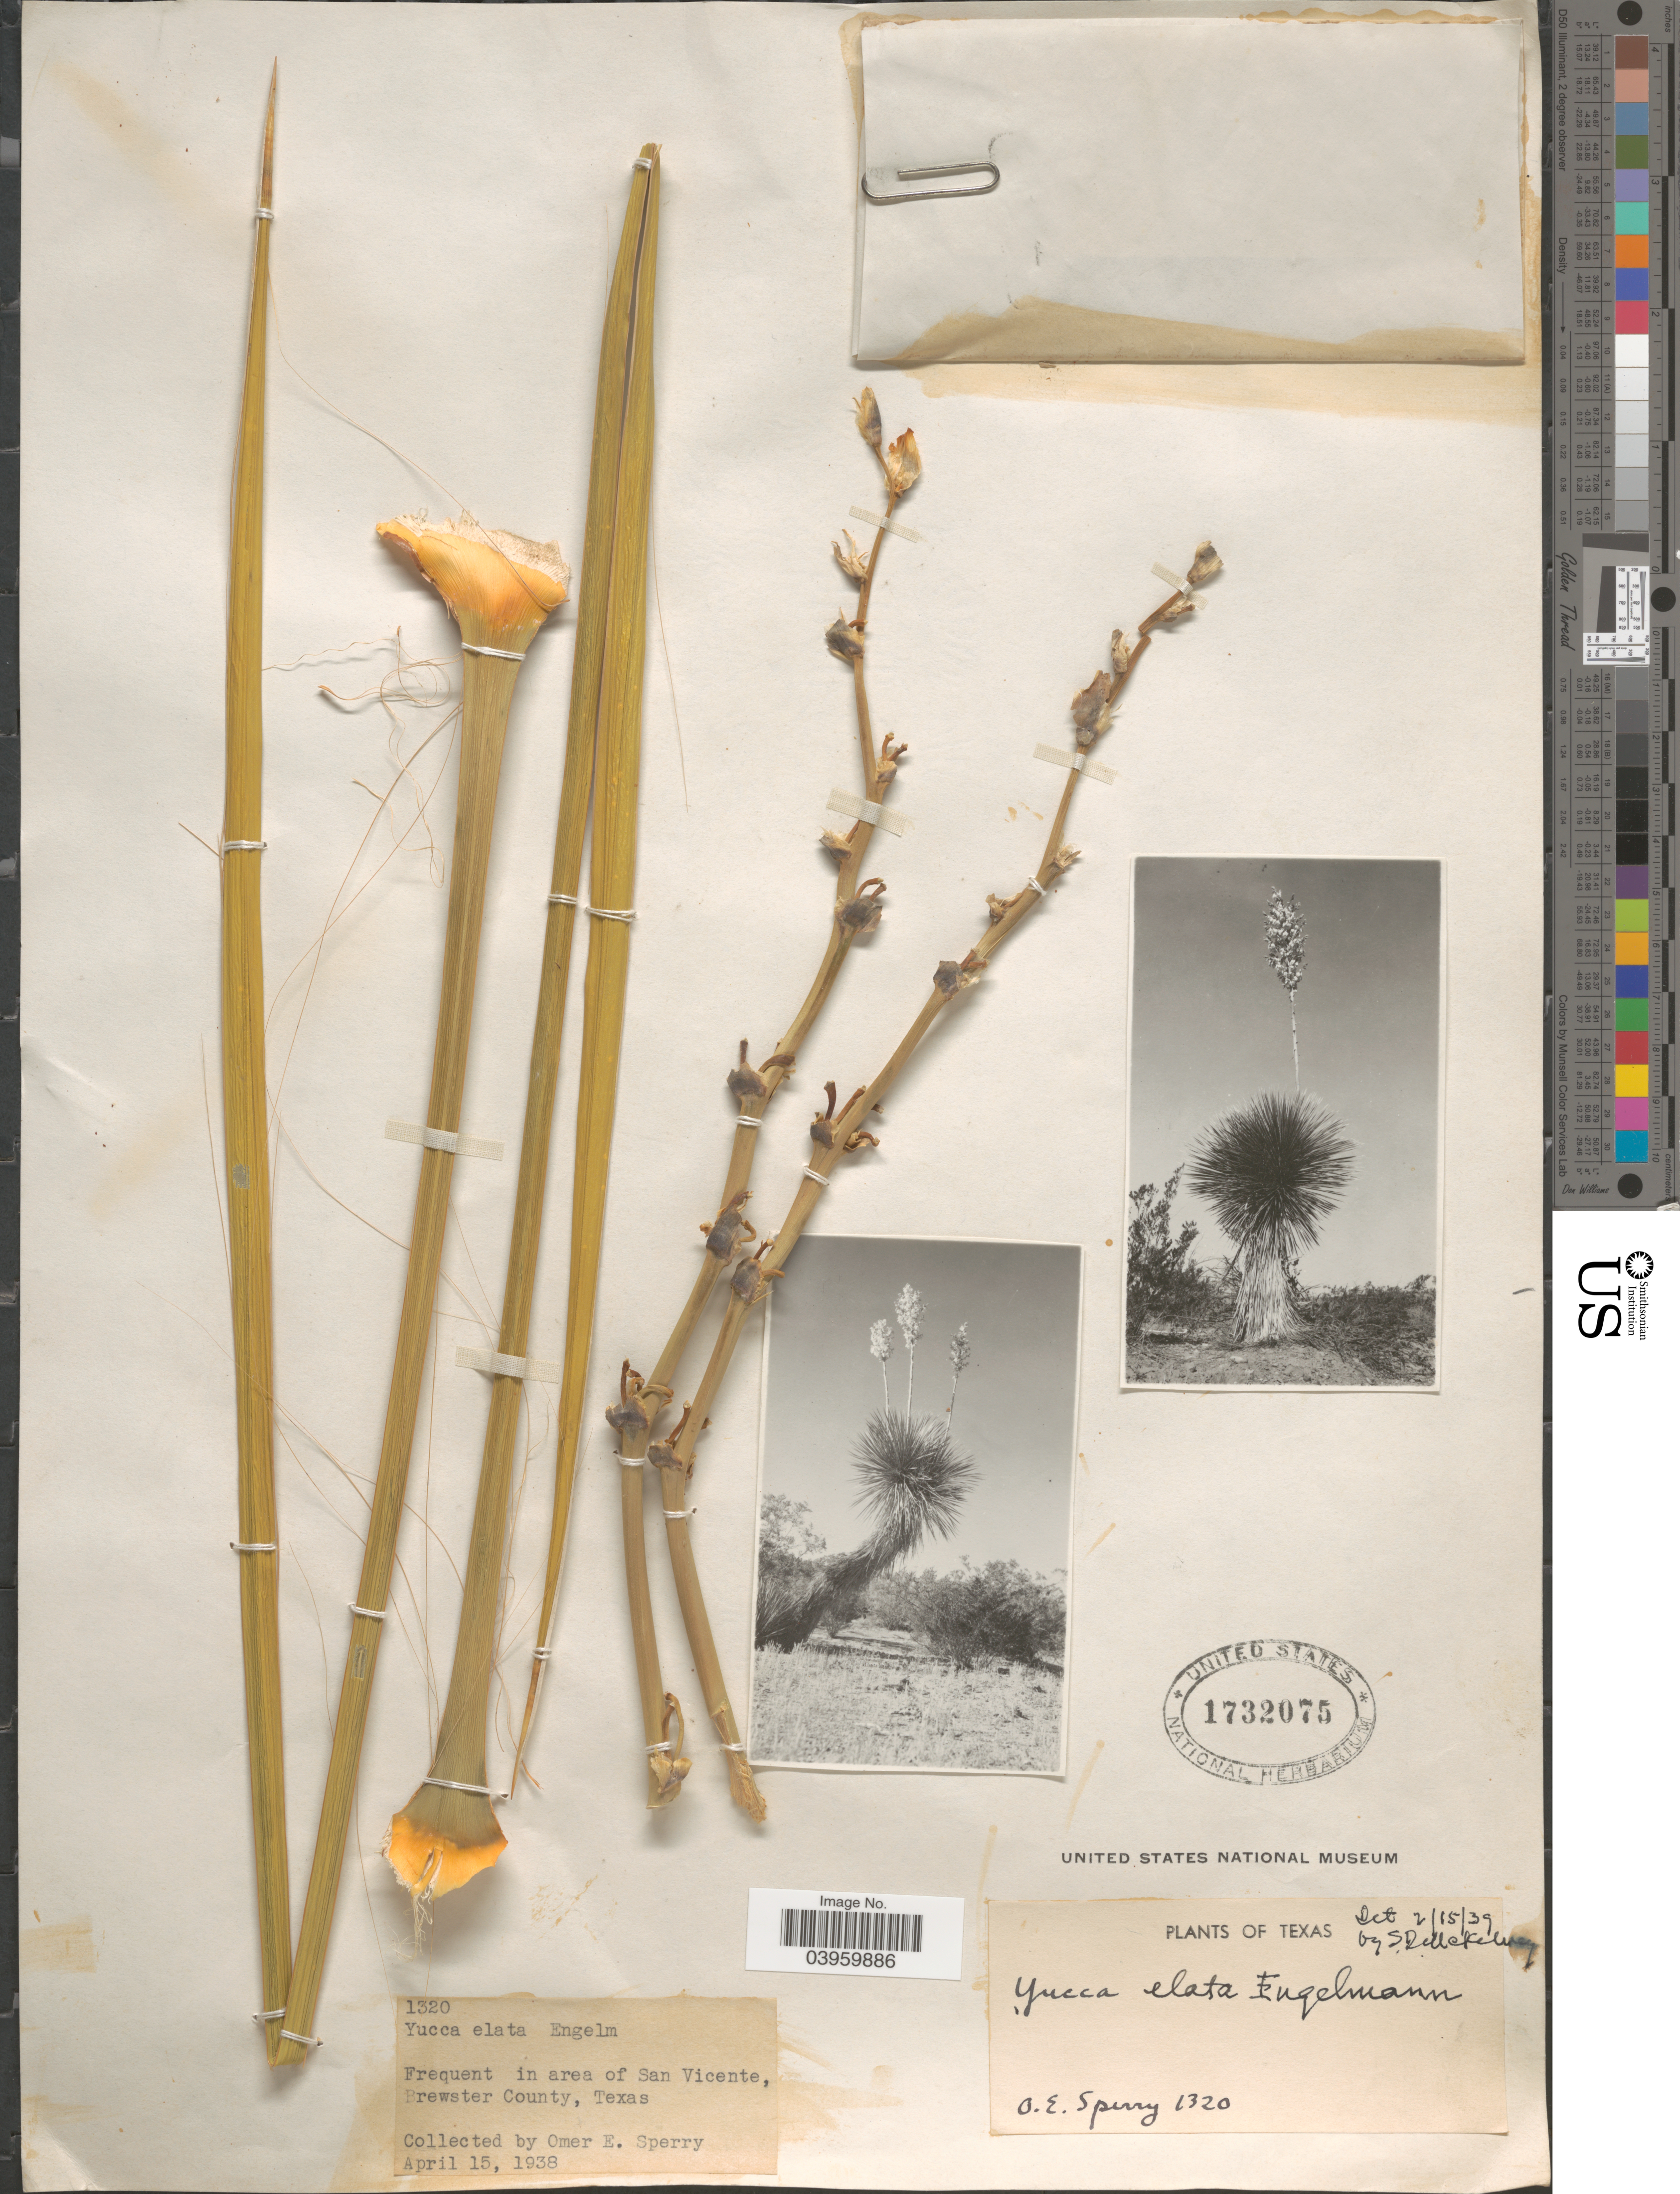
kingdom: Plantae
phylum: Tracheophyta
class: Liliopsida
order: Asparagales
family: Asparagaceae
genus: Yucca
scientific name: Yucca elata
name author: (Engelm.) Engelm.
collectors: O. E. Sperry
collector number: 1320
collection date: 1938-04-15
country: United States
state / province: Texas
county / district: Brewster Co.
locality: Frequent in area of San Vicente.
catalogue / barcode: US 1732075